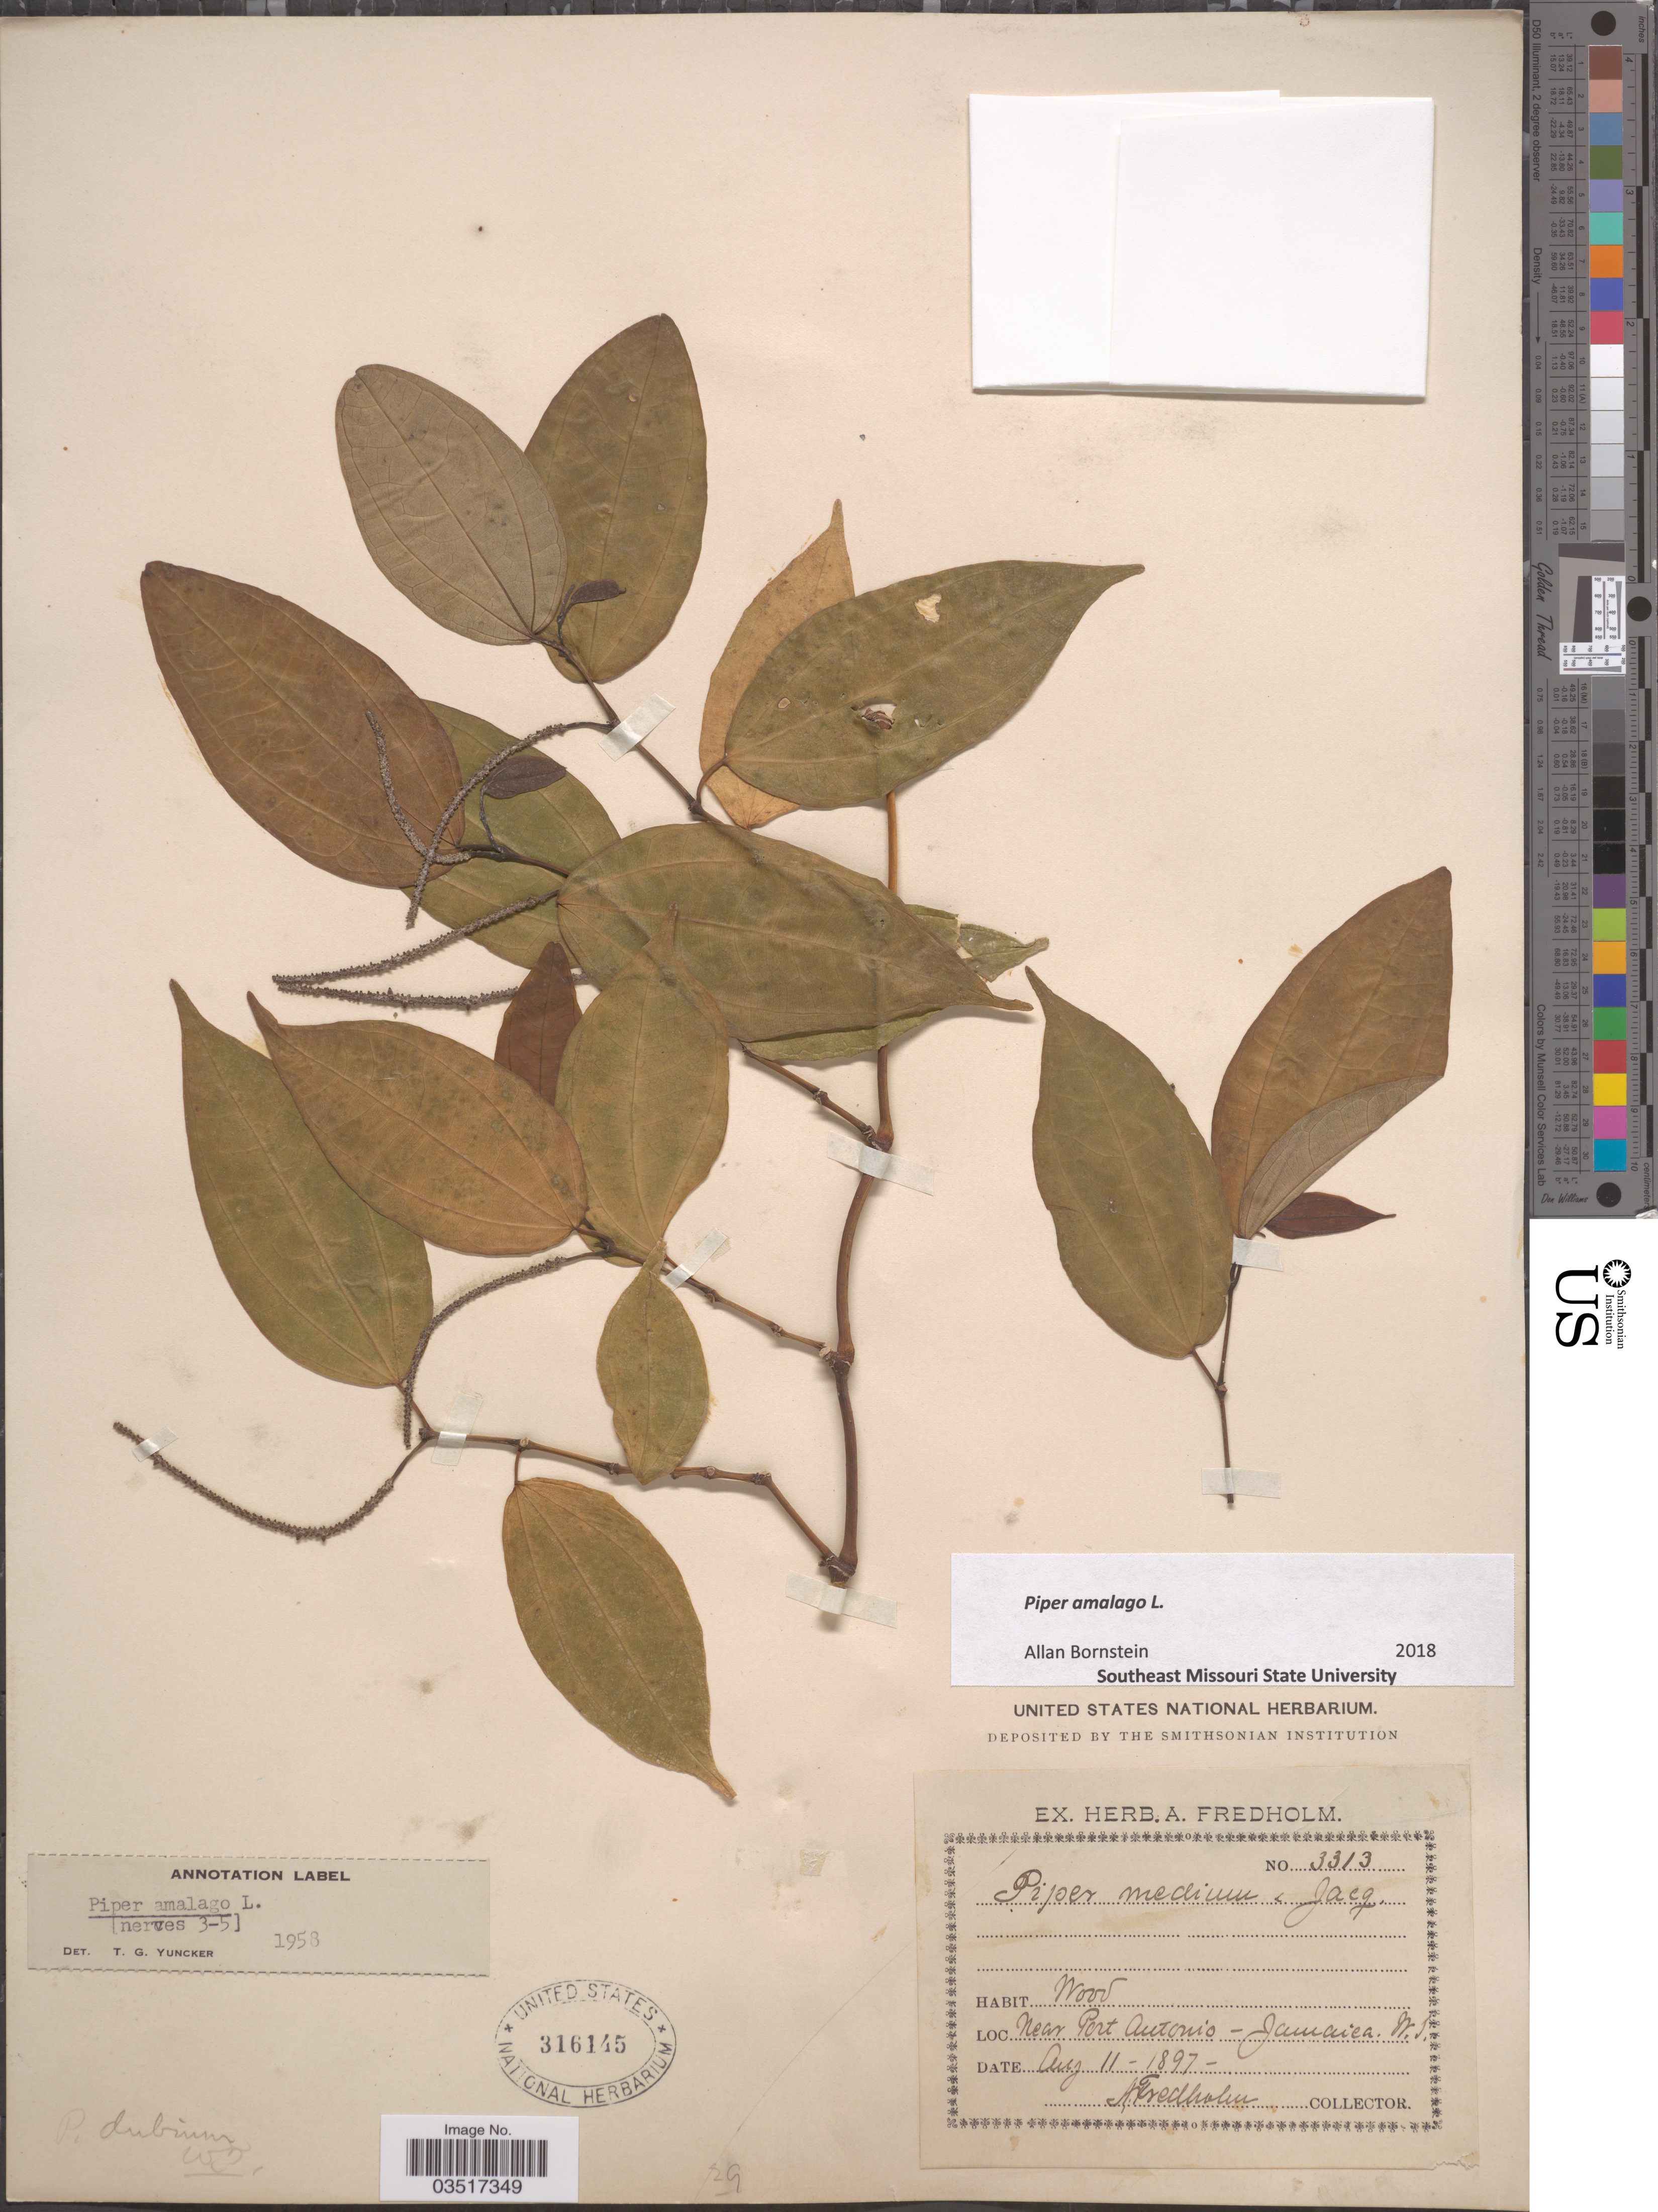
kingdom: Plantae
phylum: Tracheophyta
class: Magnoliopsida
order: Piperales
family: Piperaceae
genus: Piper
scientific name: Piper amalago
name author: L.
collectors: A. Fredholm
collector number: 3313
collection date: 1897-08-11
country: Jamaica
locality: Near Port Antonio.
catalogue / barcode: US 316145